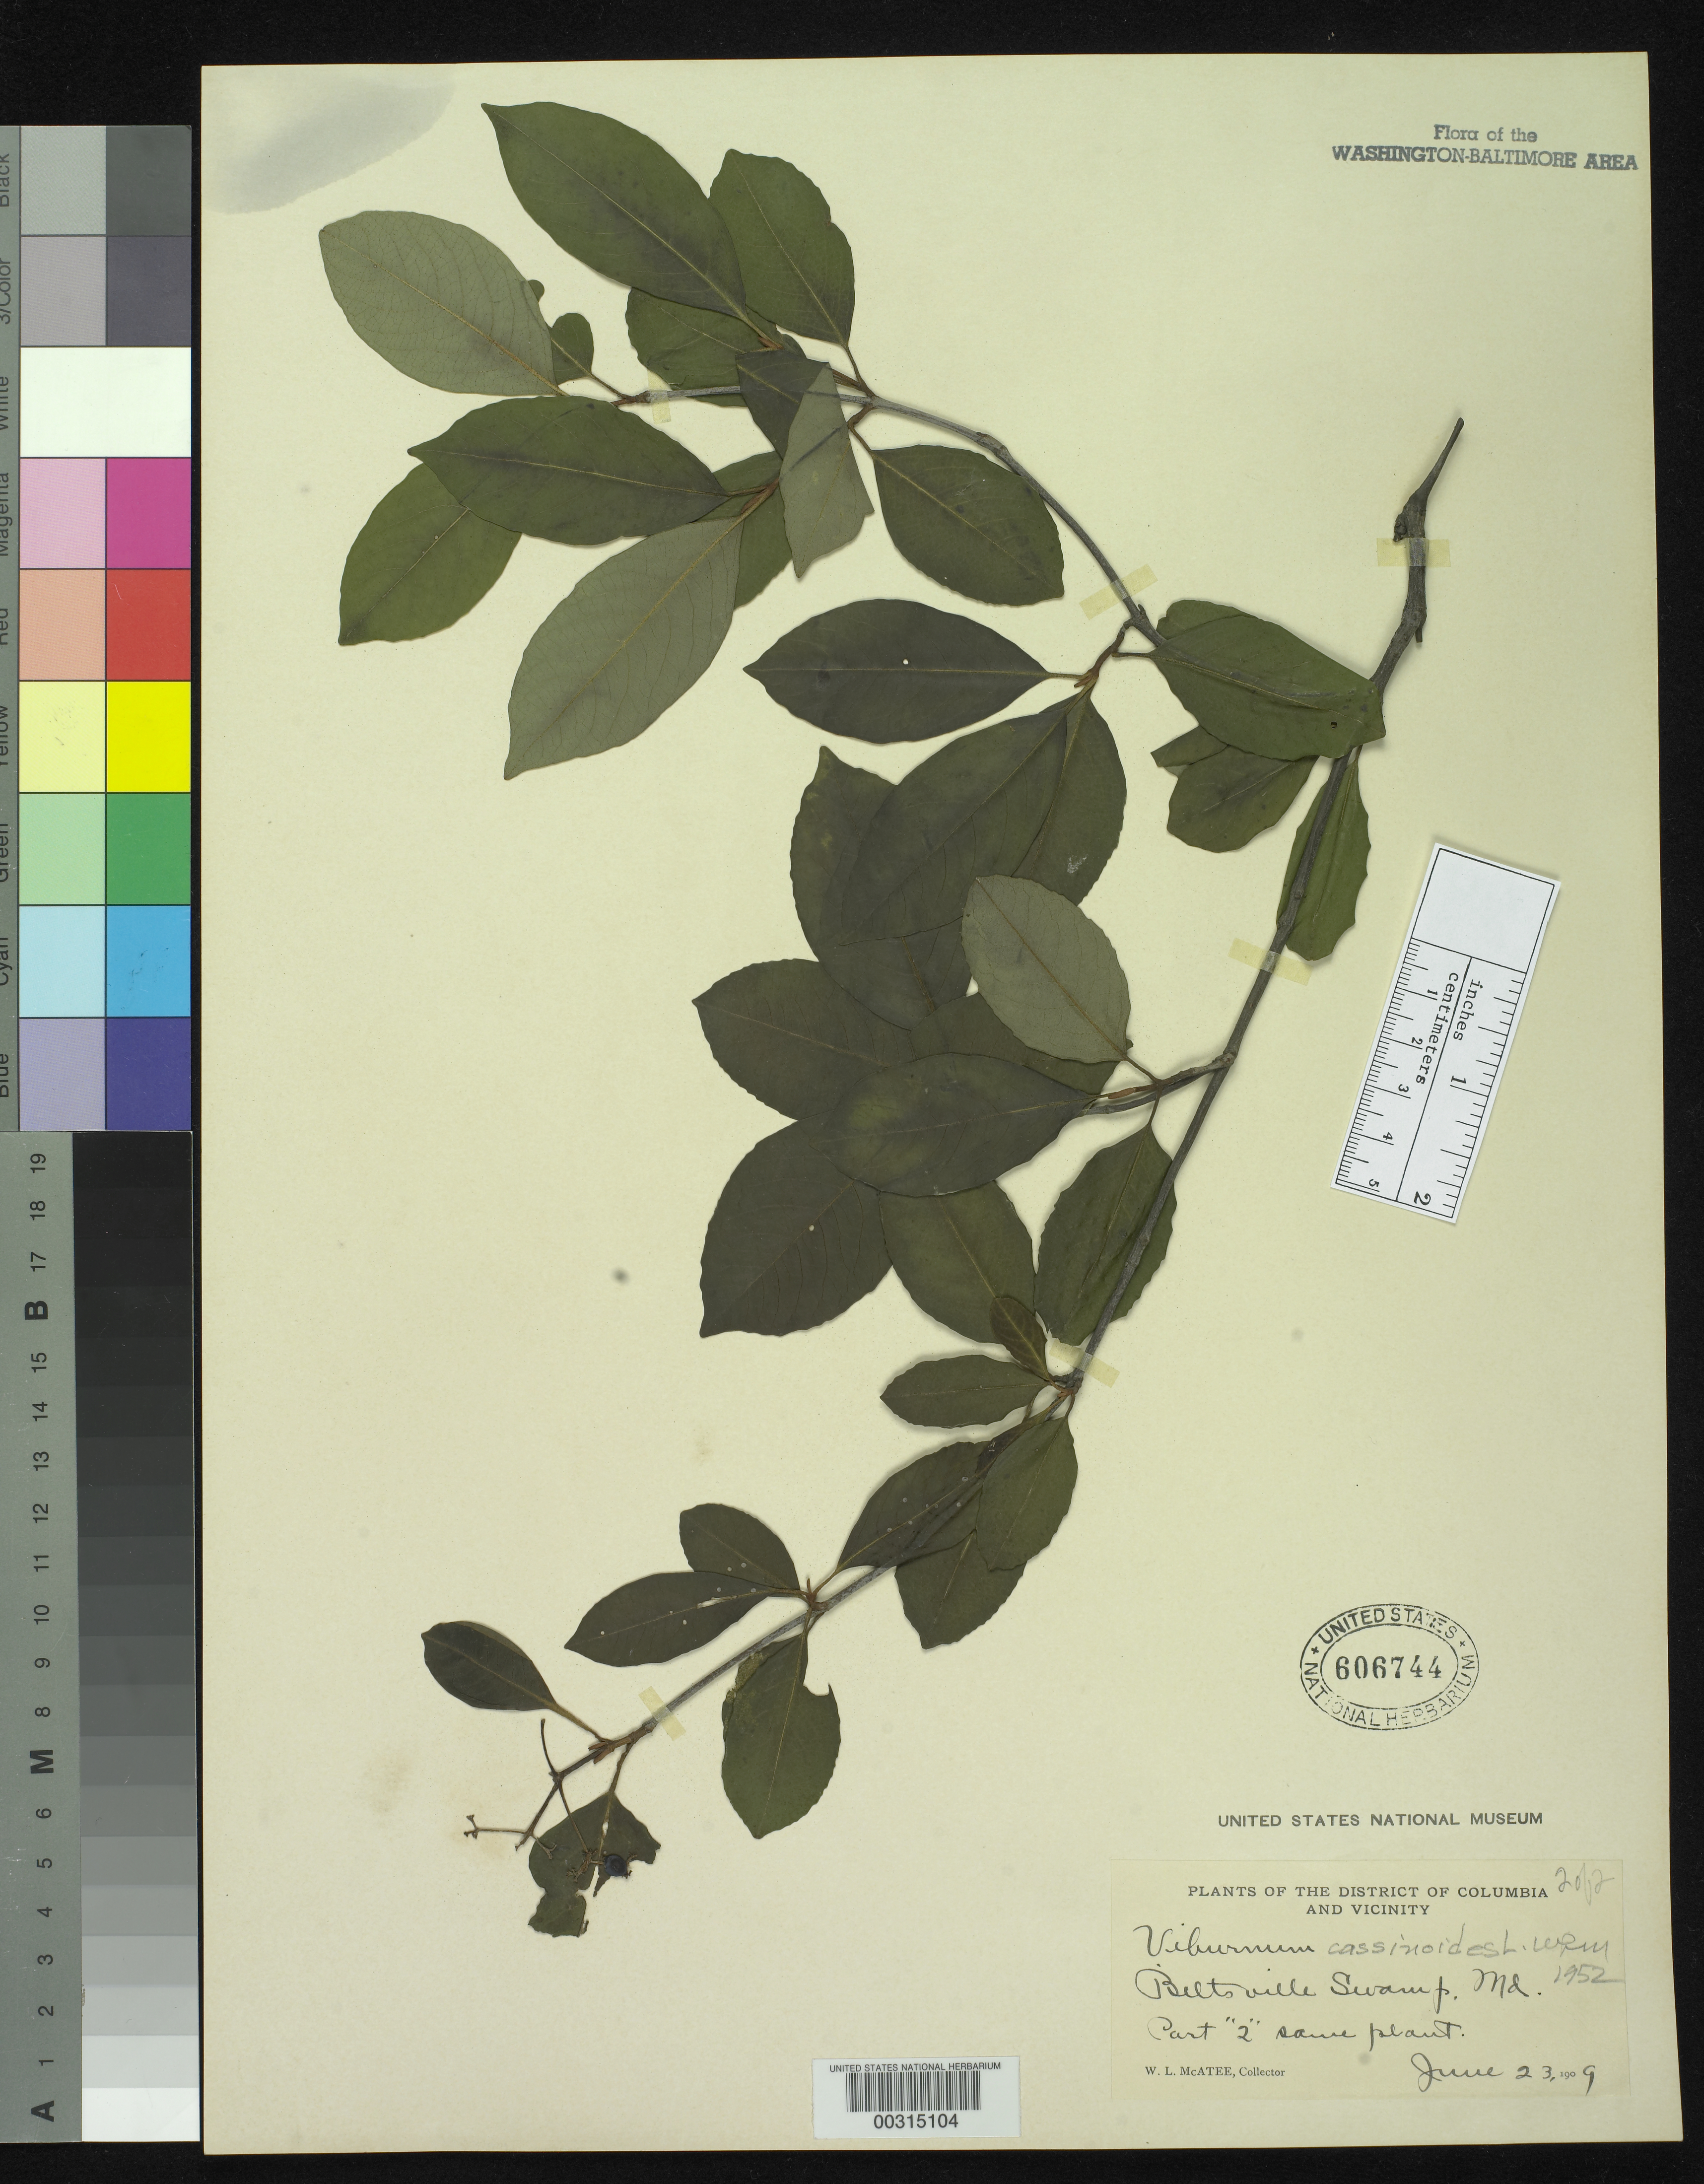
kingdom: Plantae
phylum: Tracheophyta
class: Magnoliopsida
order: Dipsacales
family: Viburnaceae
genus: Viburnum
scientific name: Viburnum cassinoides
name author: L.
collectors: W. McAtee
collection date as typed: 23 Jun 1909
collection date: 1909-06-23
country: United States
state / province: Maryland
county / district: Prince George's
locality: Beltsville Swamp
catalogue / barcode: US 606744